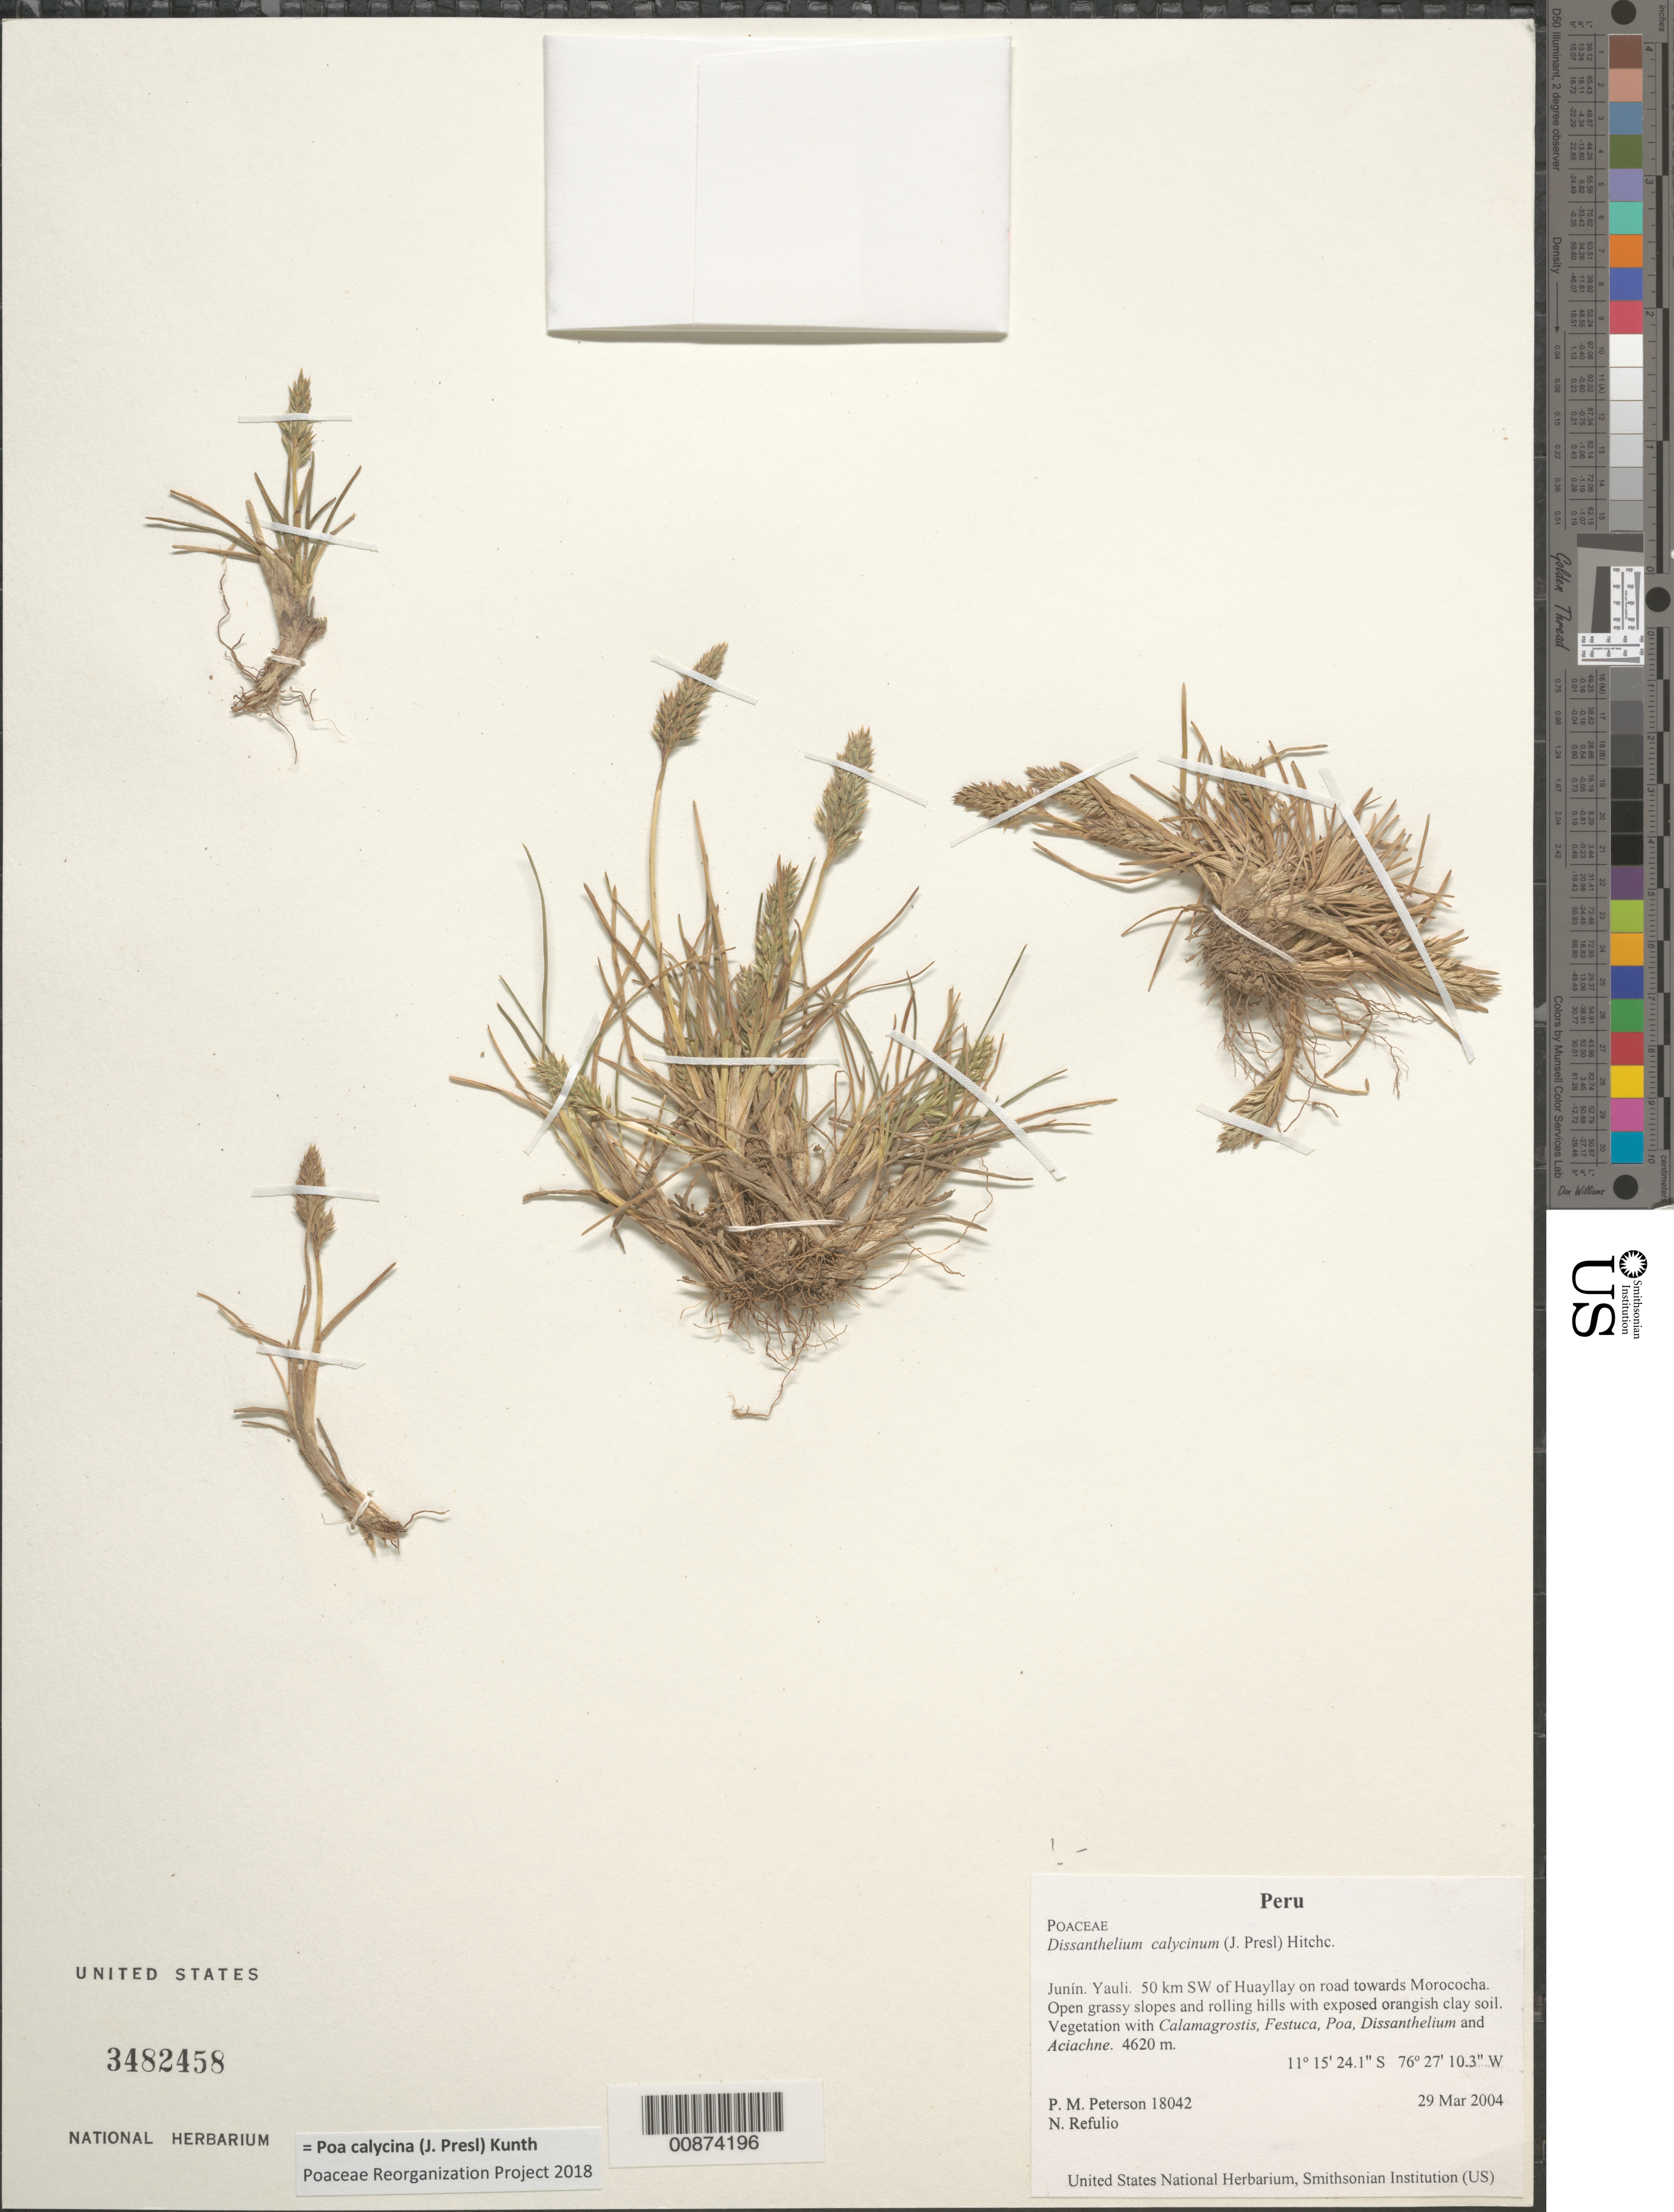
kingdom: Plantae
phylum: Tracheophyta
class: Liliopsida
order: Poales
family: Poaceae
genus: Poa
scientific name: Poa calycina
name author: (J. Presl) Kunth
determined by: Poaceae Reorganization Project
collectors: P. M. Peterson & N. Refulio-Rodríguez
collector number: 18042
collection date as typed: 29 Mar 2004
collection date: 2004-03-29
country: Peru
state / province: Junín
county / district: Yauli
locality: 50 km SW of Huayllay on road towards Morococha. Open grassy slopes and rolling hills with exposed orangish clay soil. Vegetation with Calamagrostis, Festuca, Poa, Dissanthelium and Aciachne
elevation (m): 4620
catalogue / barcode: US 3482458